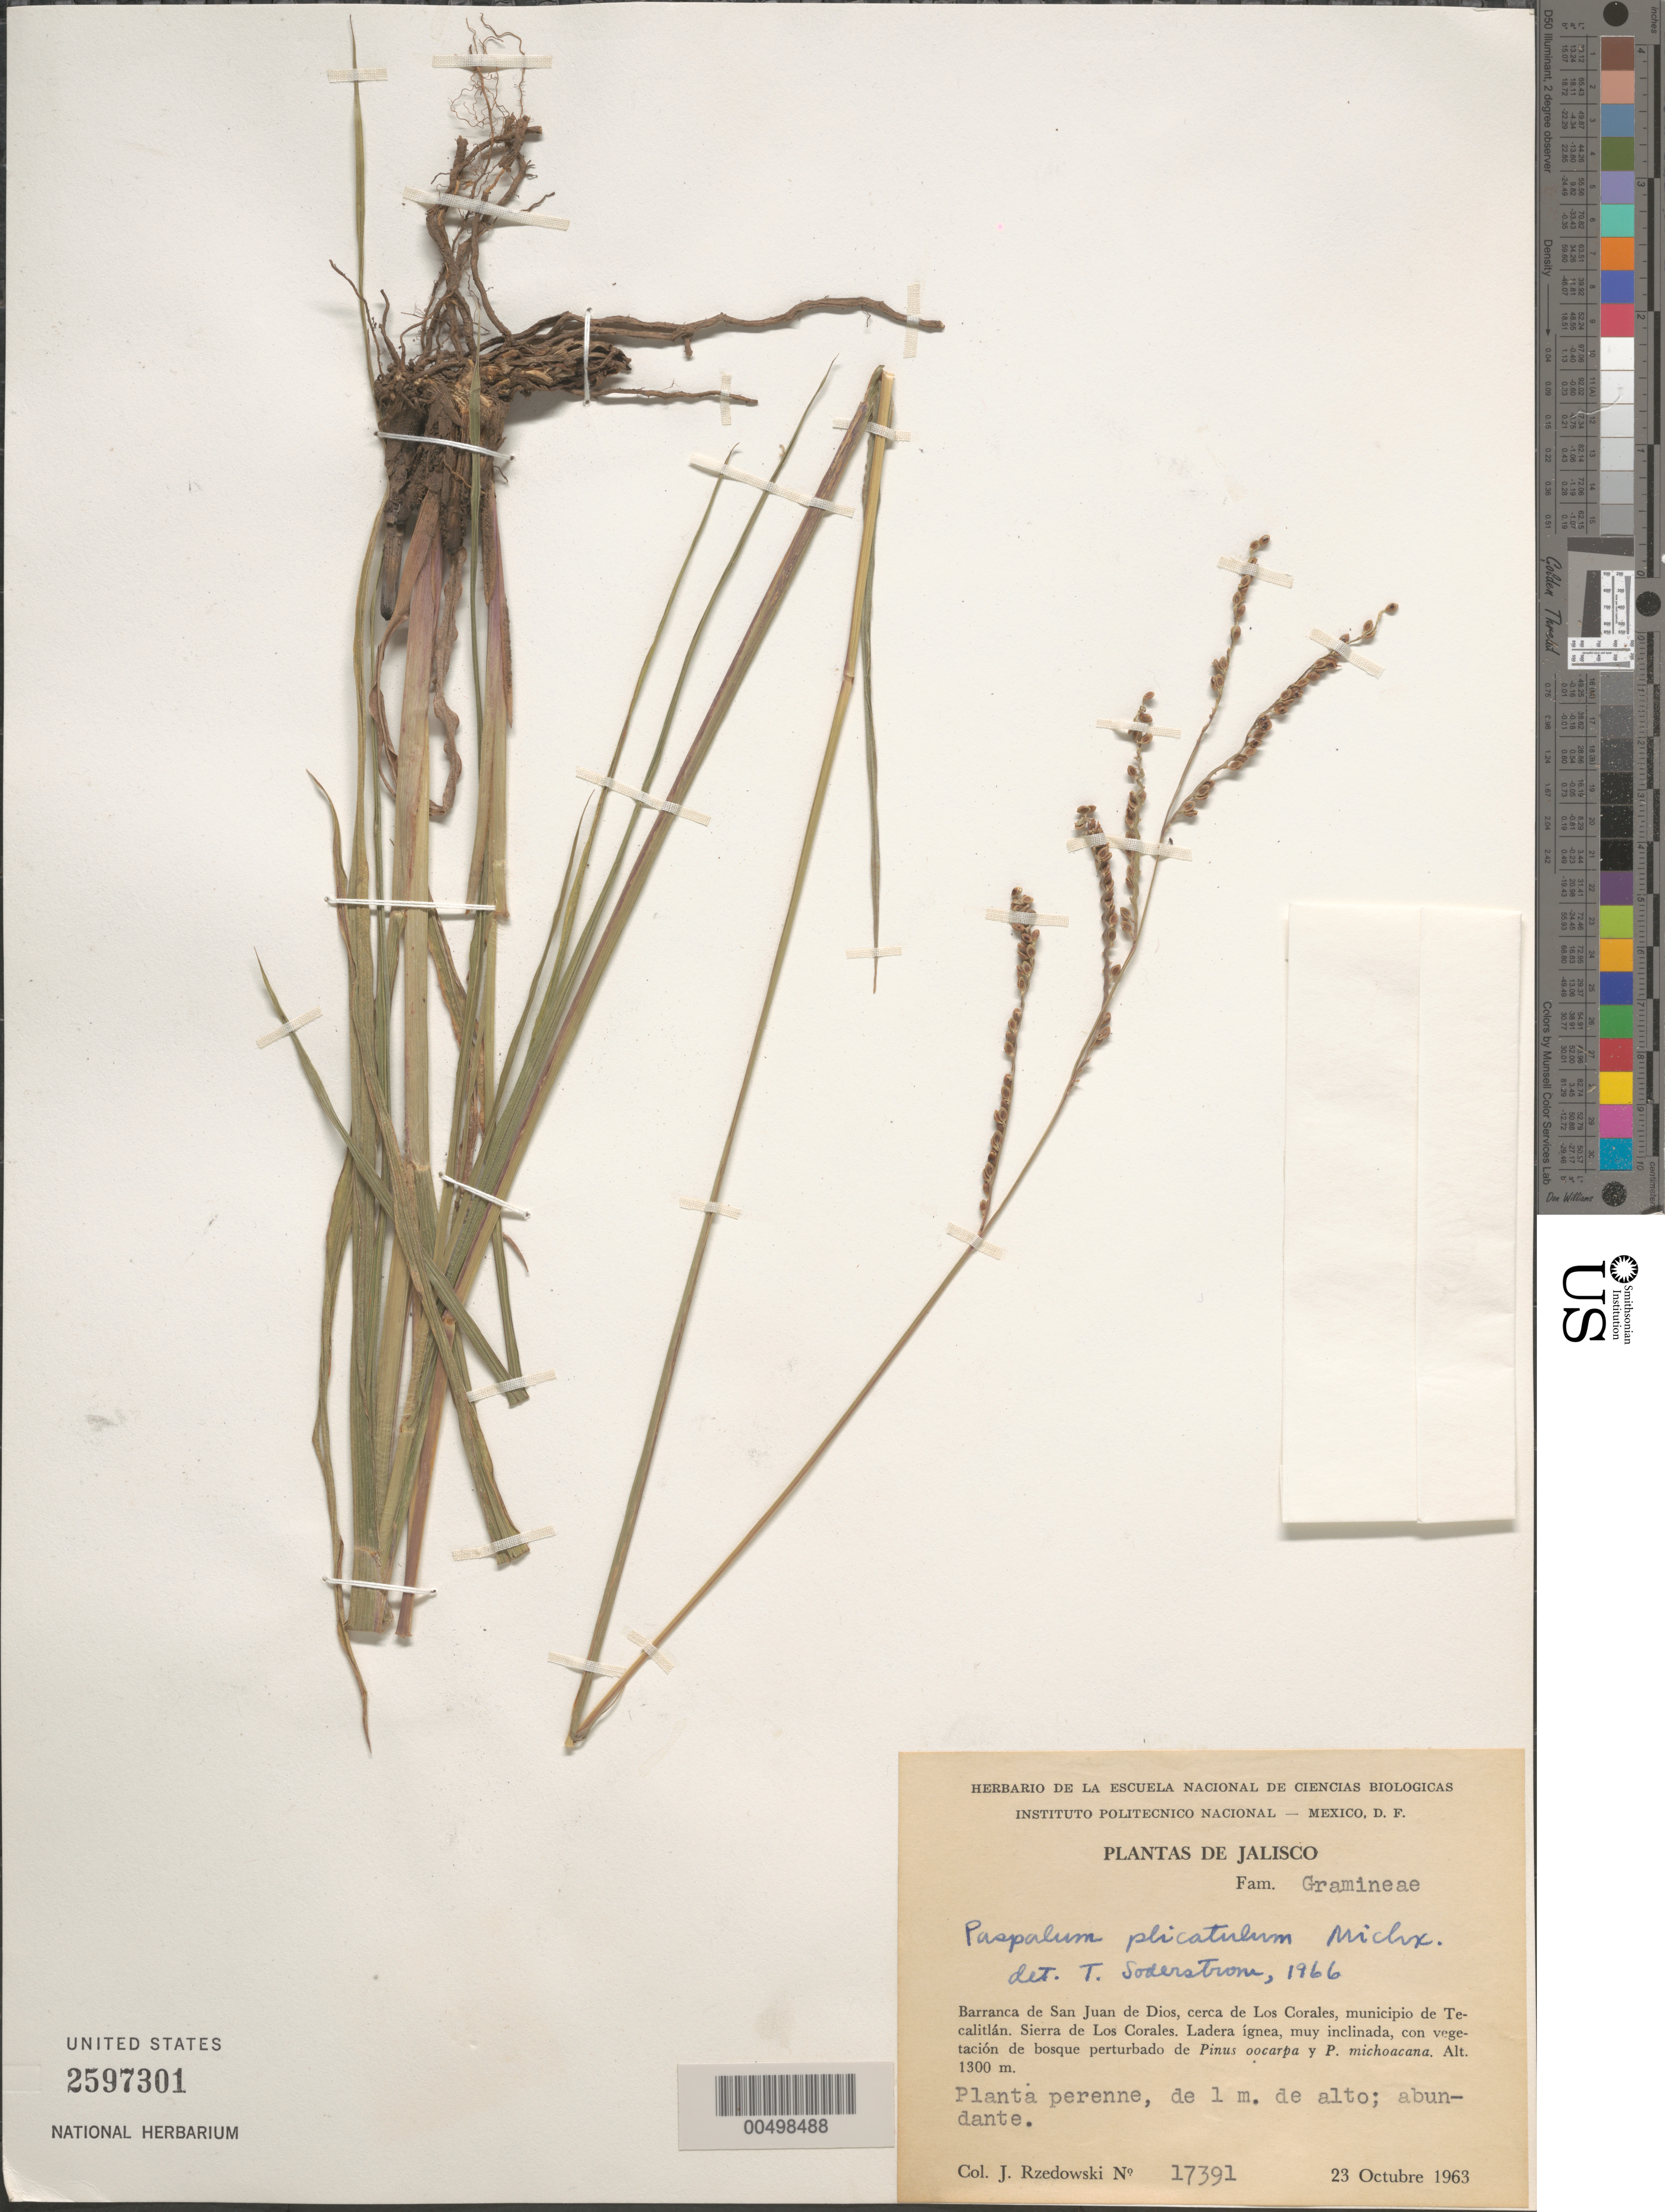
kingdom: Plantae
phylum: Tracheophyta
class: Liliopsida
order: Poales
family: Poaceae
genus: Paspalum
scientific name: Paspalum plicatulum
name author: Michx.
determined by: Soderstrom, T. R.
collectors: J. Rzedowski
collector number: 17391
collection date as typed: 23 Oct 1963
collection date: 1963-10-23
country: Mexico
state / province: Jalisco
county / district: Tecalitlán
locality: Barranca de San Juan de Dios, near Los Corales, Sierra de Los Corales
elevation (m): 1300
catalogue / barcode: US 2597301